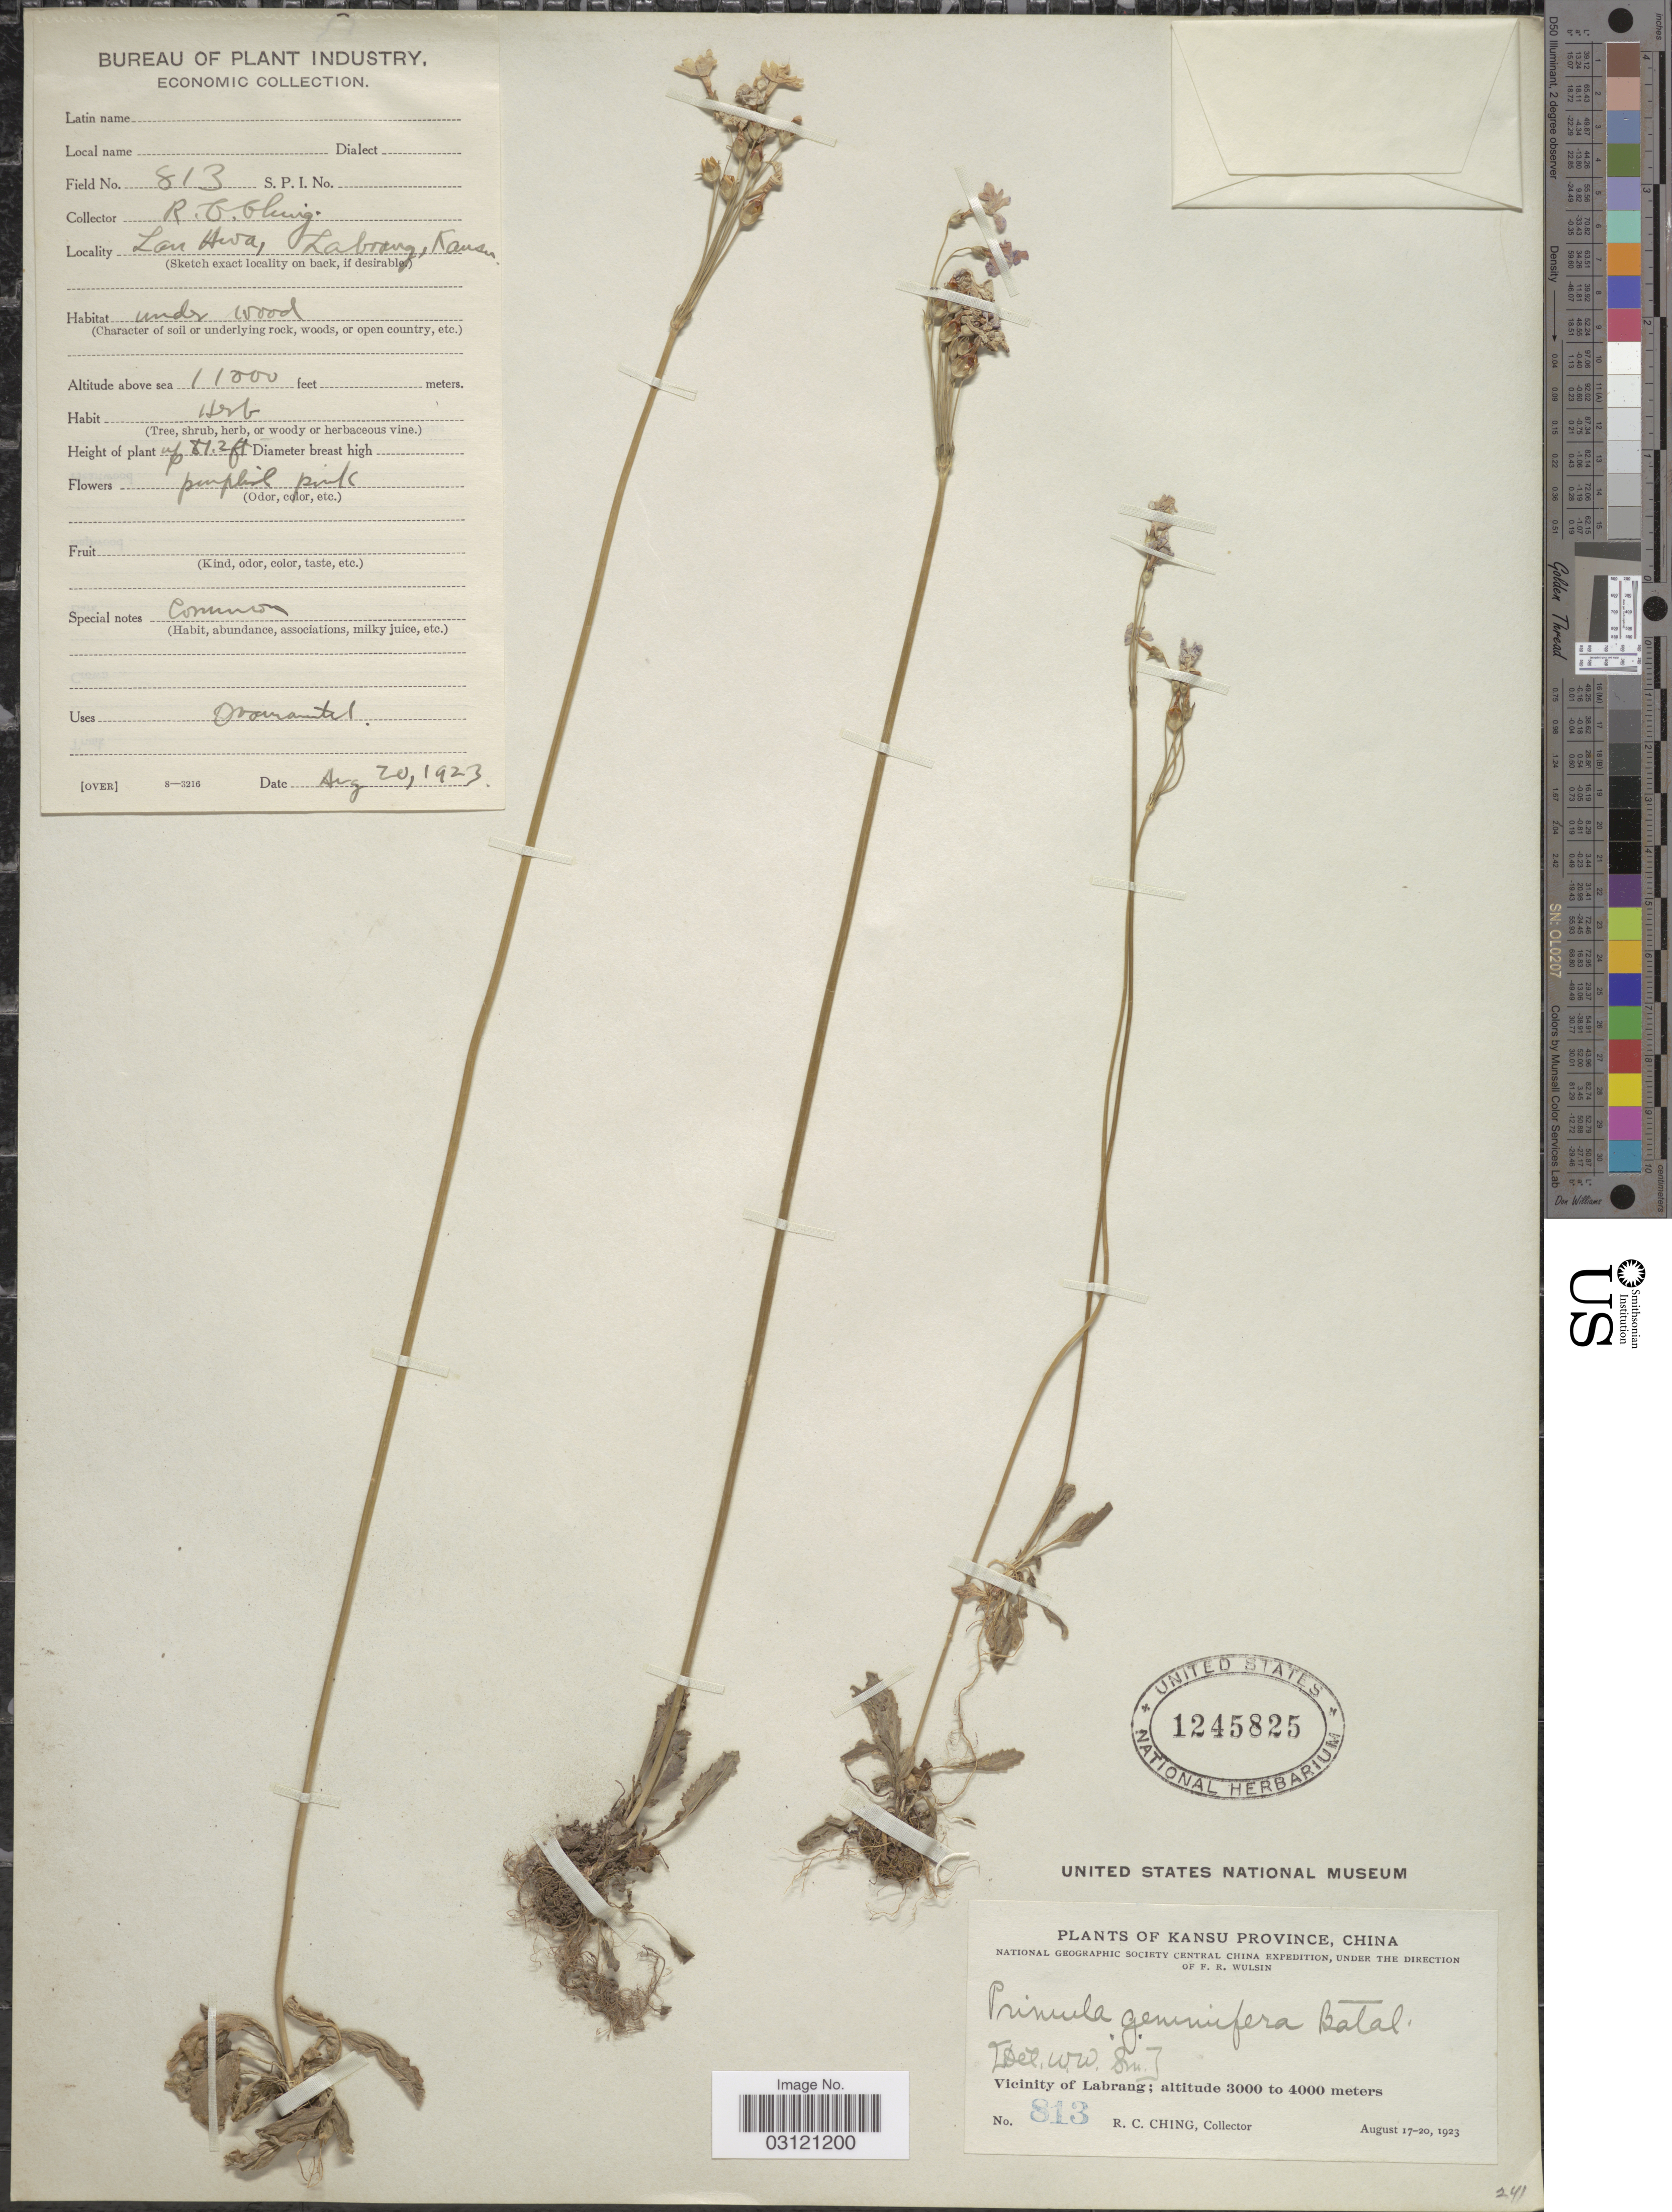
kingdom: Plantae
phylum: Tracheophyta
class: Magnoliopsida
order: Ericales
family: Primulaceae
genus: Primula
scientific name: Primula gemmifera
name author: Batalin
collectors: R. C. Ching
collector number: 813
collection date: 1923-08-20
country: China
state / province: Gansu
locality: Kansu Province, China, Vicinity of Labrang, Lan Awa.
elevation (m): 3353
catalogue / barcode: US 1245825